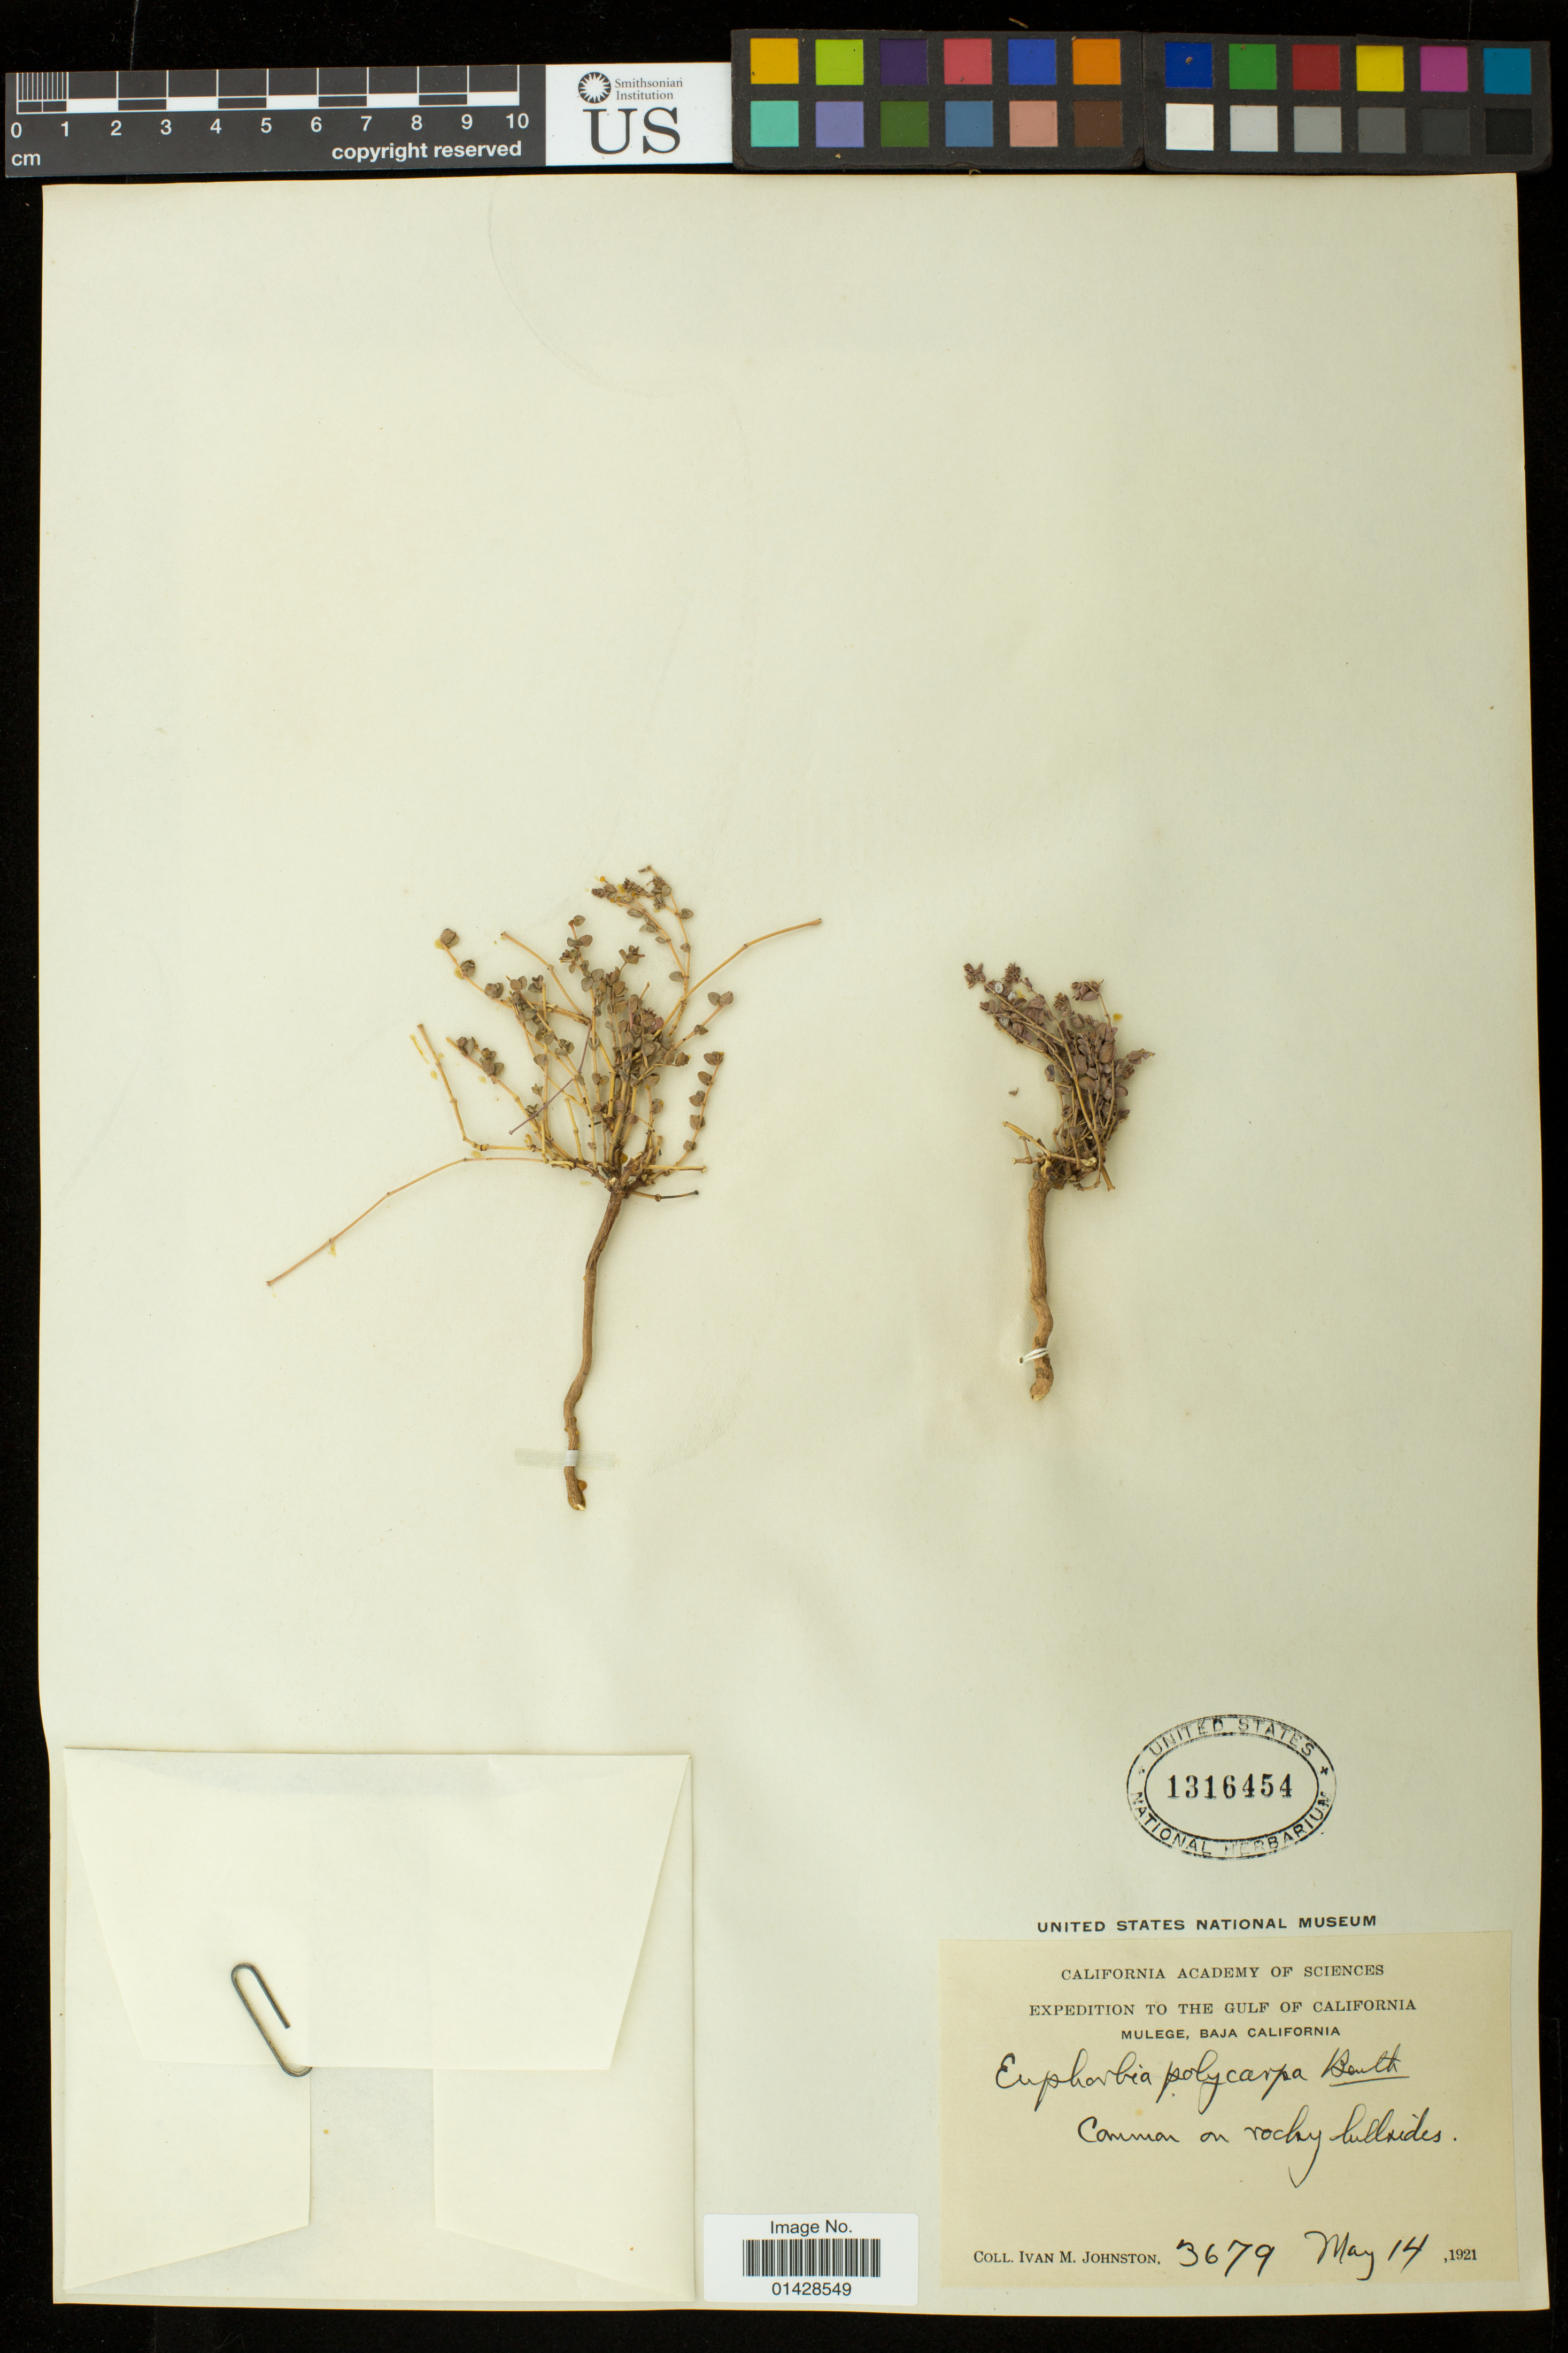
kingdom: Plantae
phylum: Tracheophyta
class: Magnoliopsida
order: Malpighiales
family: Euphorbiaceae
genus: Euphorbia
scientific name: Euphorbia polycarpa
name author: Benth.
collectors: I.M. Johnston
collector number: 3679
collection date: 1921-05-14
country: Mexico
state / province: Baja California Sur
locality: Gulf of California, Mulege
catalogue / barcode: US 1316454